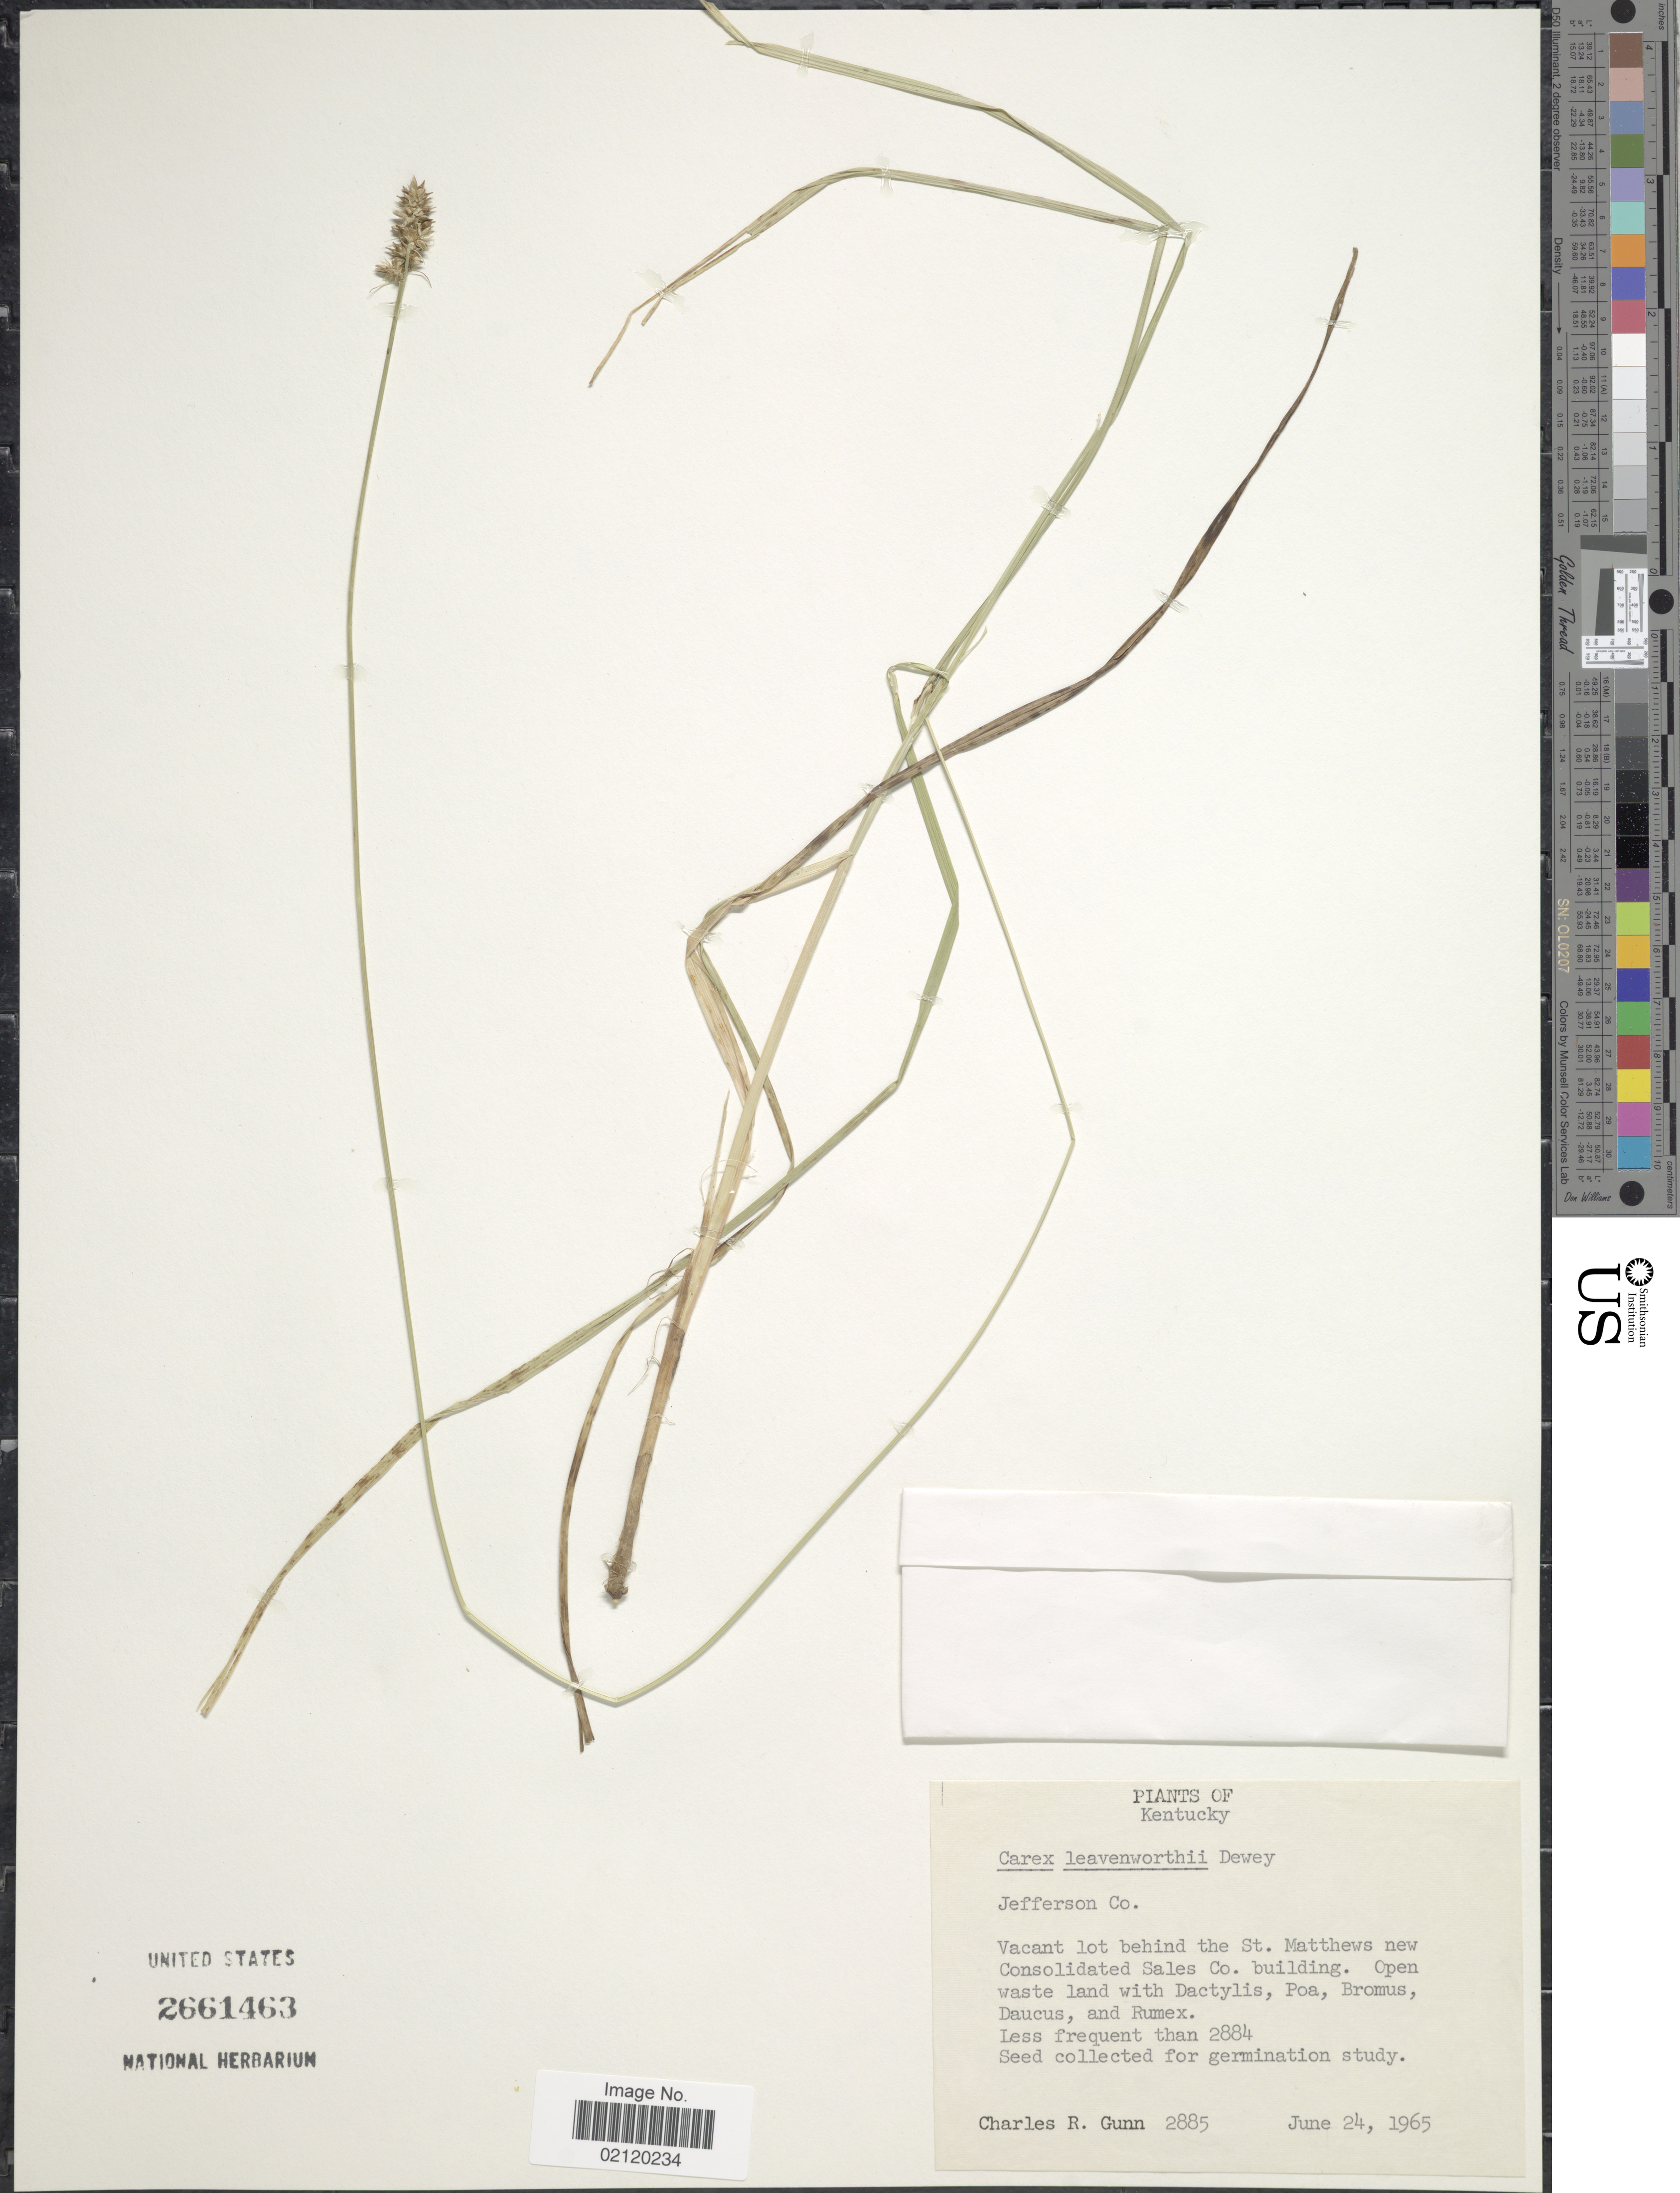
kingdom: Plantae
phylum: Tracheophyta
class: Liliopsida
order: Poales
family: Cyperaceae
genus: Carex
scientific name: Carex leavenworthii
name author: Dewey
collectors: C. R. Gunn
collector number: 2885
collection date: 1965-06-24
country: United States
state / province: Kentucky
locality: Jefferson Co., Vacant lot behind the St. Matthews new Consolidated Sales Co. building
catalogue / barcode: US 2661463